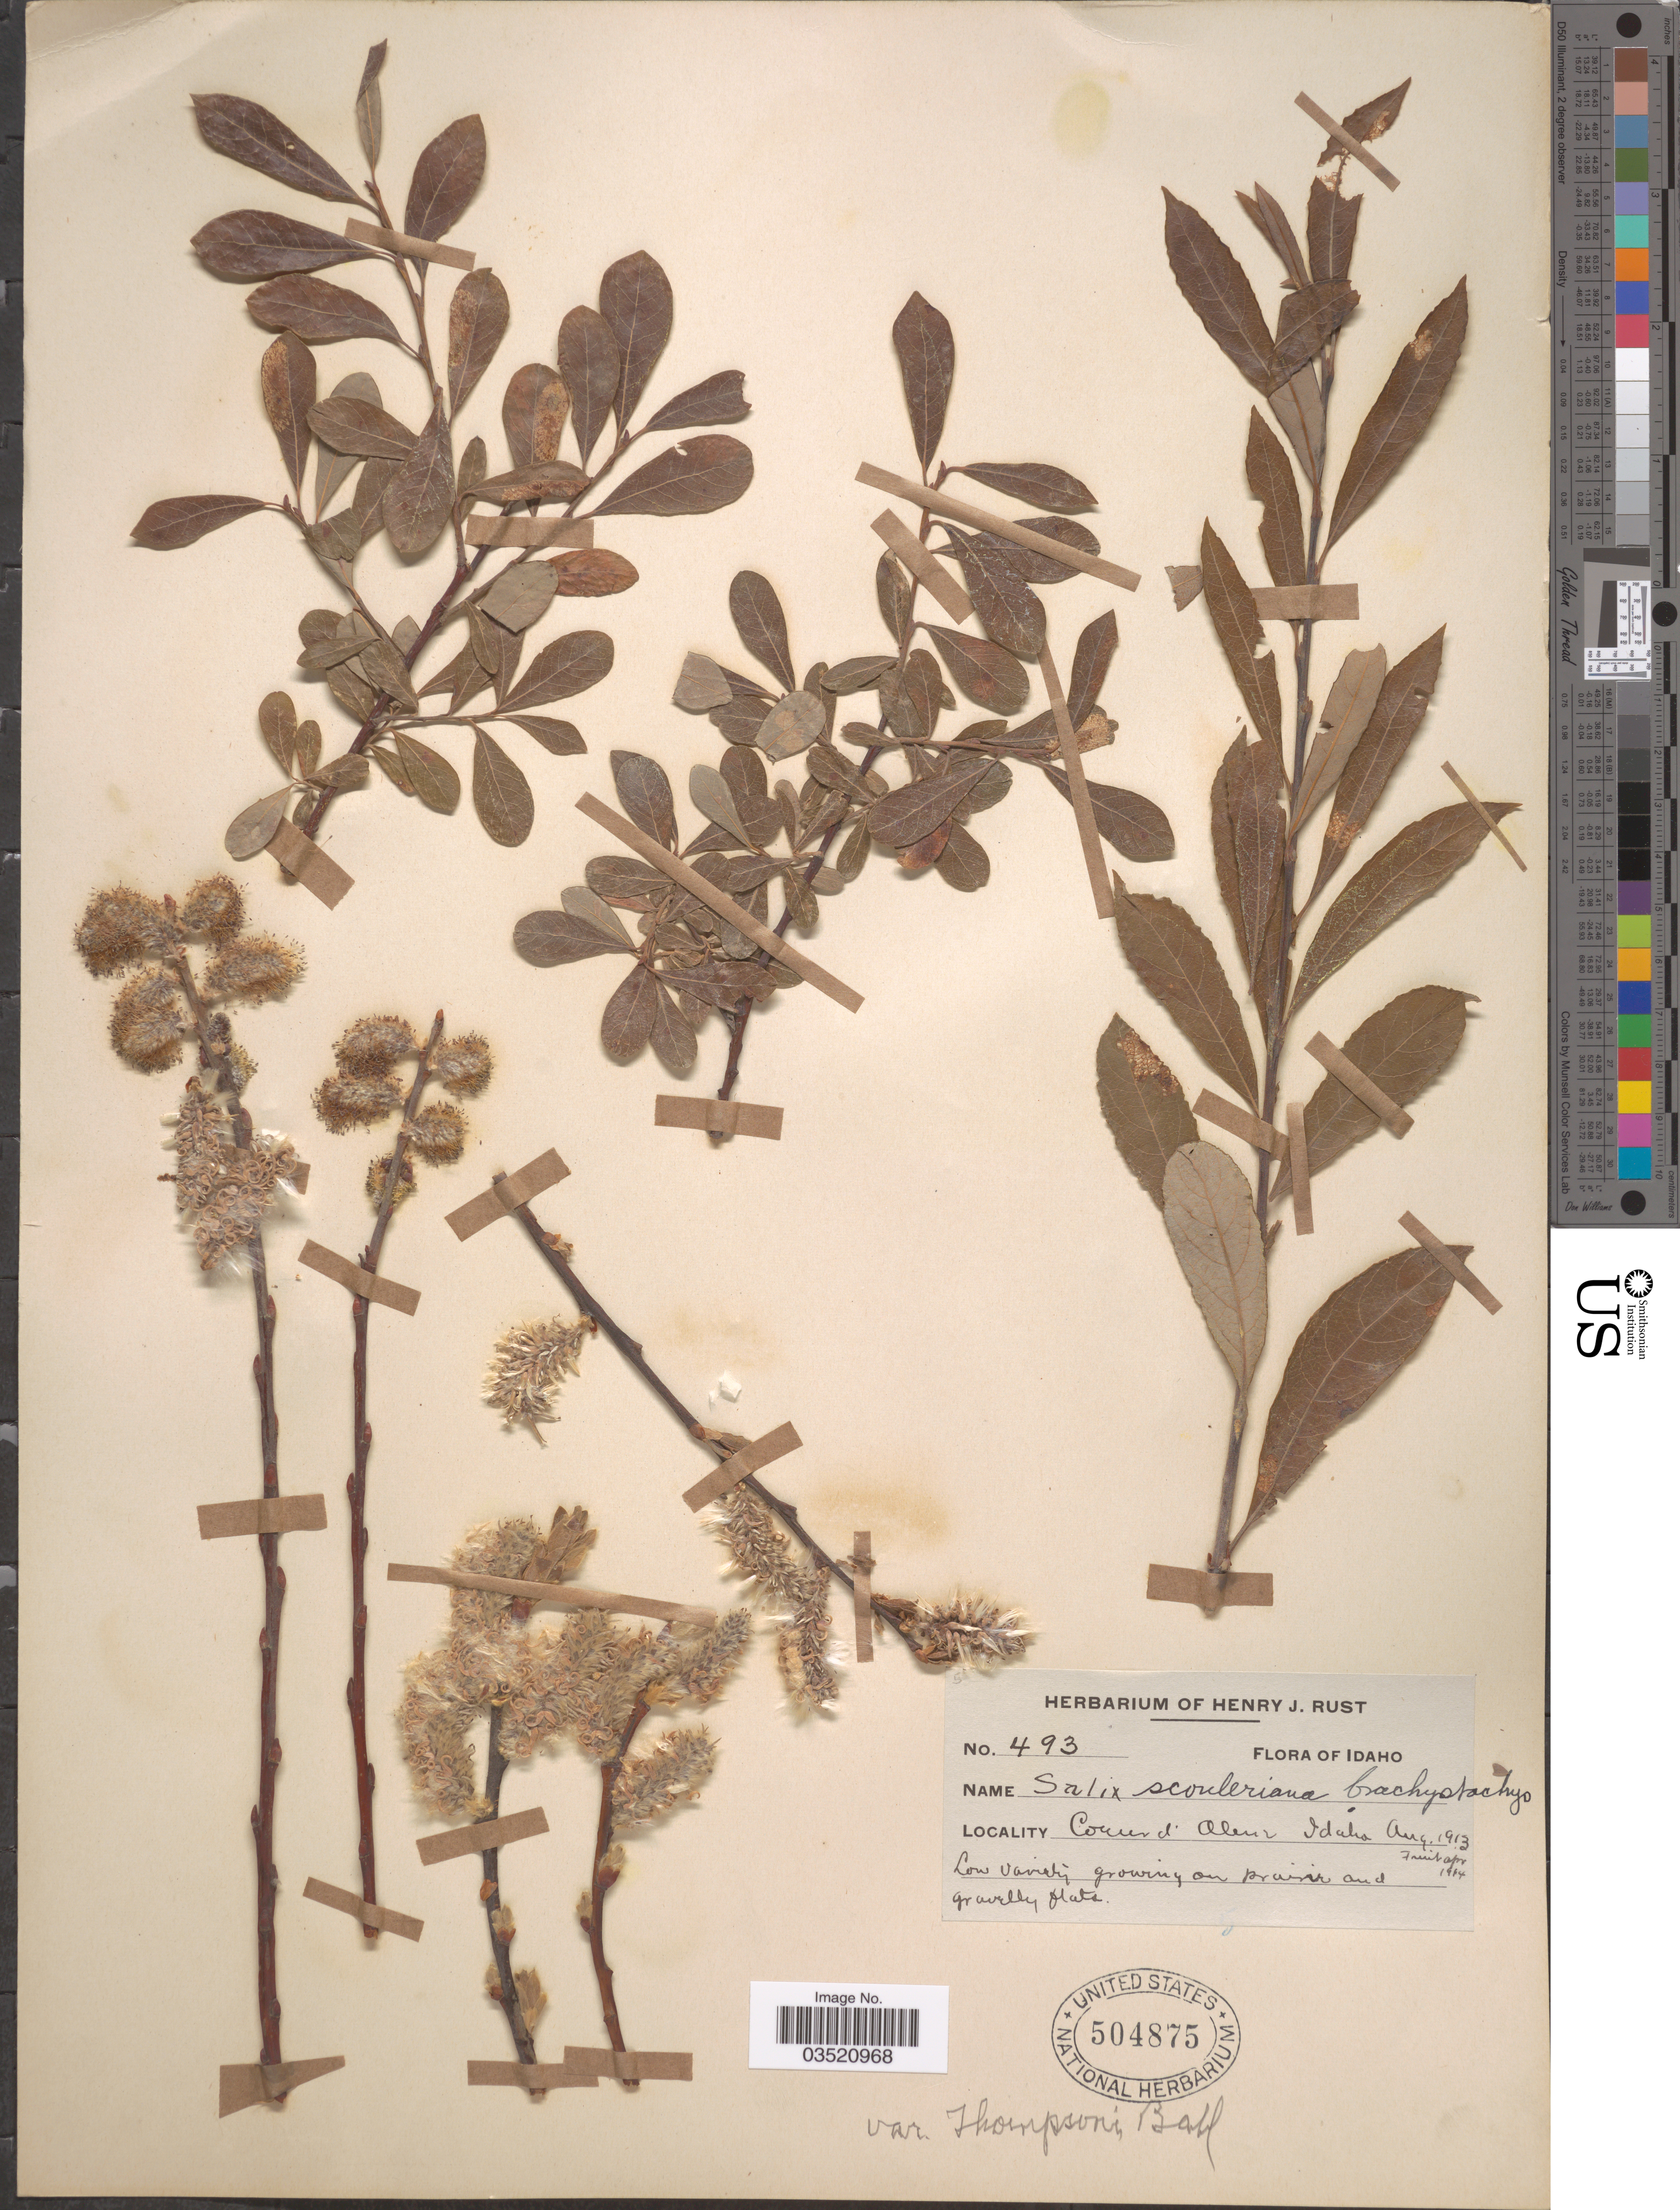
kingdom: Plantae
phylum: Tracheophyta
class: Magnoliopsida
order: Malpighiales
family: Salicaceae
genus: Salix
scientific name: Salix scouleriana var. thompsonii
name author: C.R. Ball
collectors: ex herb. Henry J. Rust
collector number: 493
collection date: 1913-08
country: United States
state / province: Idaho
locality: Coeur d'Alene.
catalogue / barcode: US 504875